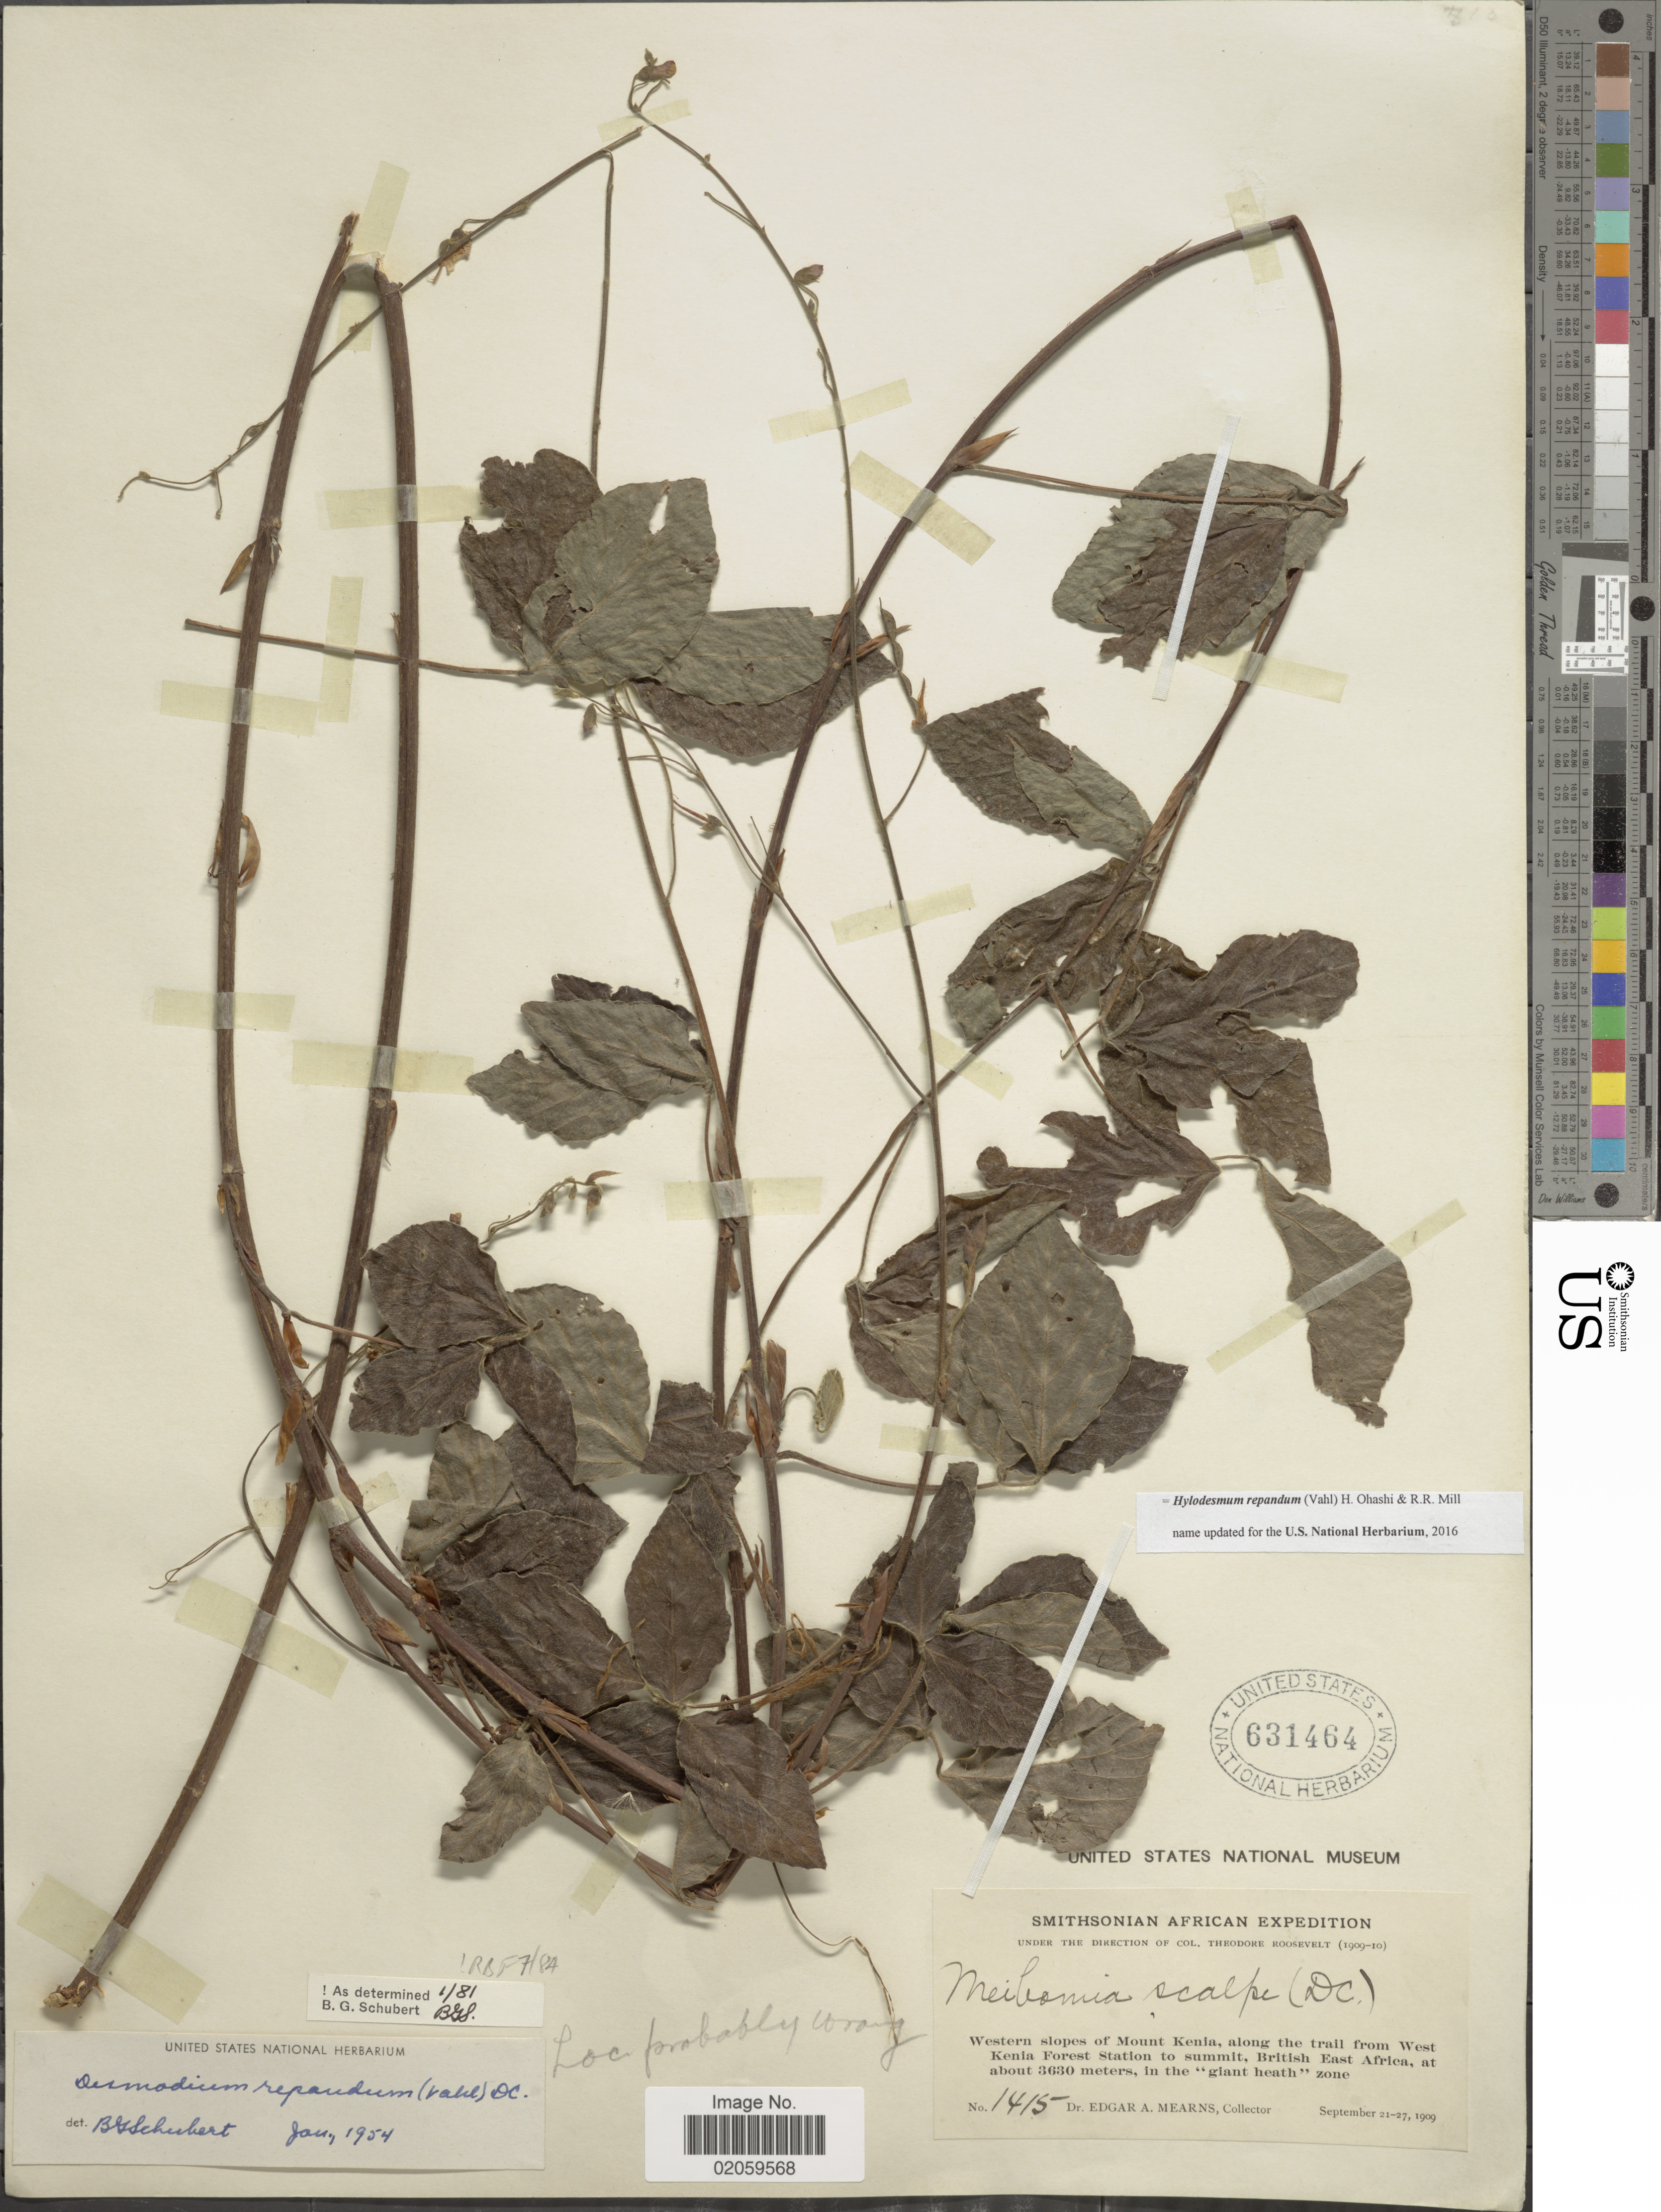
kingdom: Plantae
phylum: Tracheophyta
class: Magnoliopsida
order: Fabales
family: Fabaceae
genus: Hylodesmum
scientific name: Hylodesmum repandum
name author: (Vahl) H. Ohashi & R.R. Mill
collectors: E. A. Mearns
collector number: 1415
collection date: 1909-09-21/1909-09-27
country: Kenya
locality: Western slopes of Moutn Kenia, along the trail from West Kenia Forest Station to summit, British East Africa, in the giant heatth zone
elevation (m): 3630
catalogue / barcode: US 631464